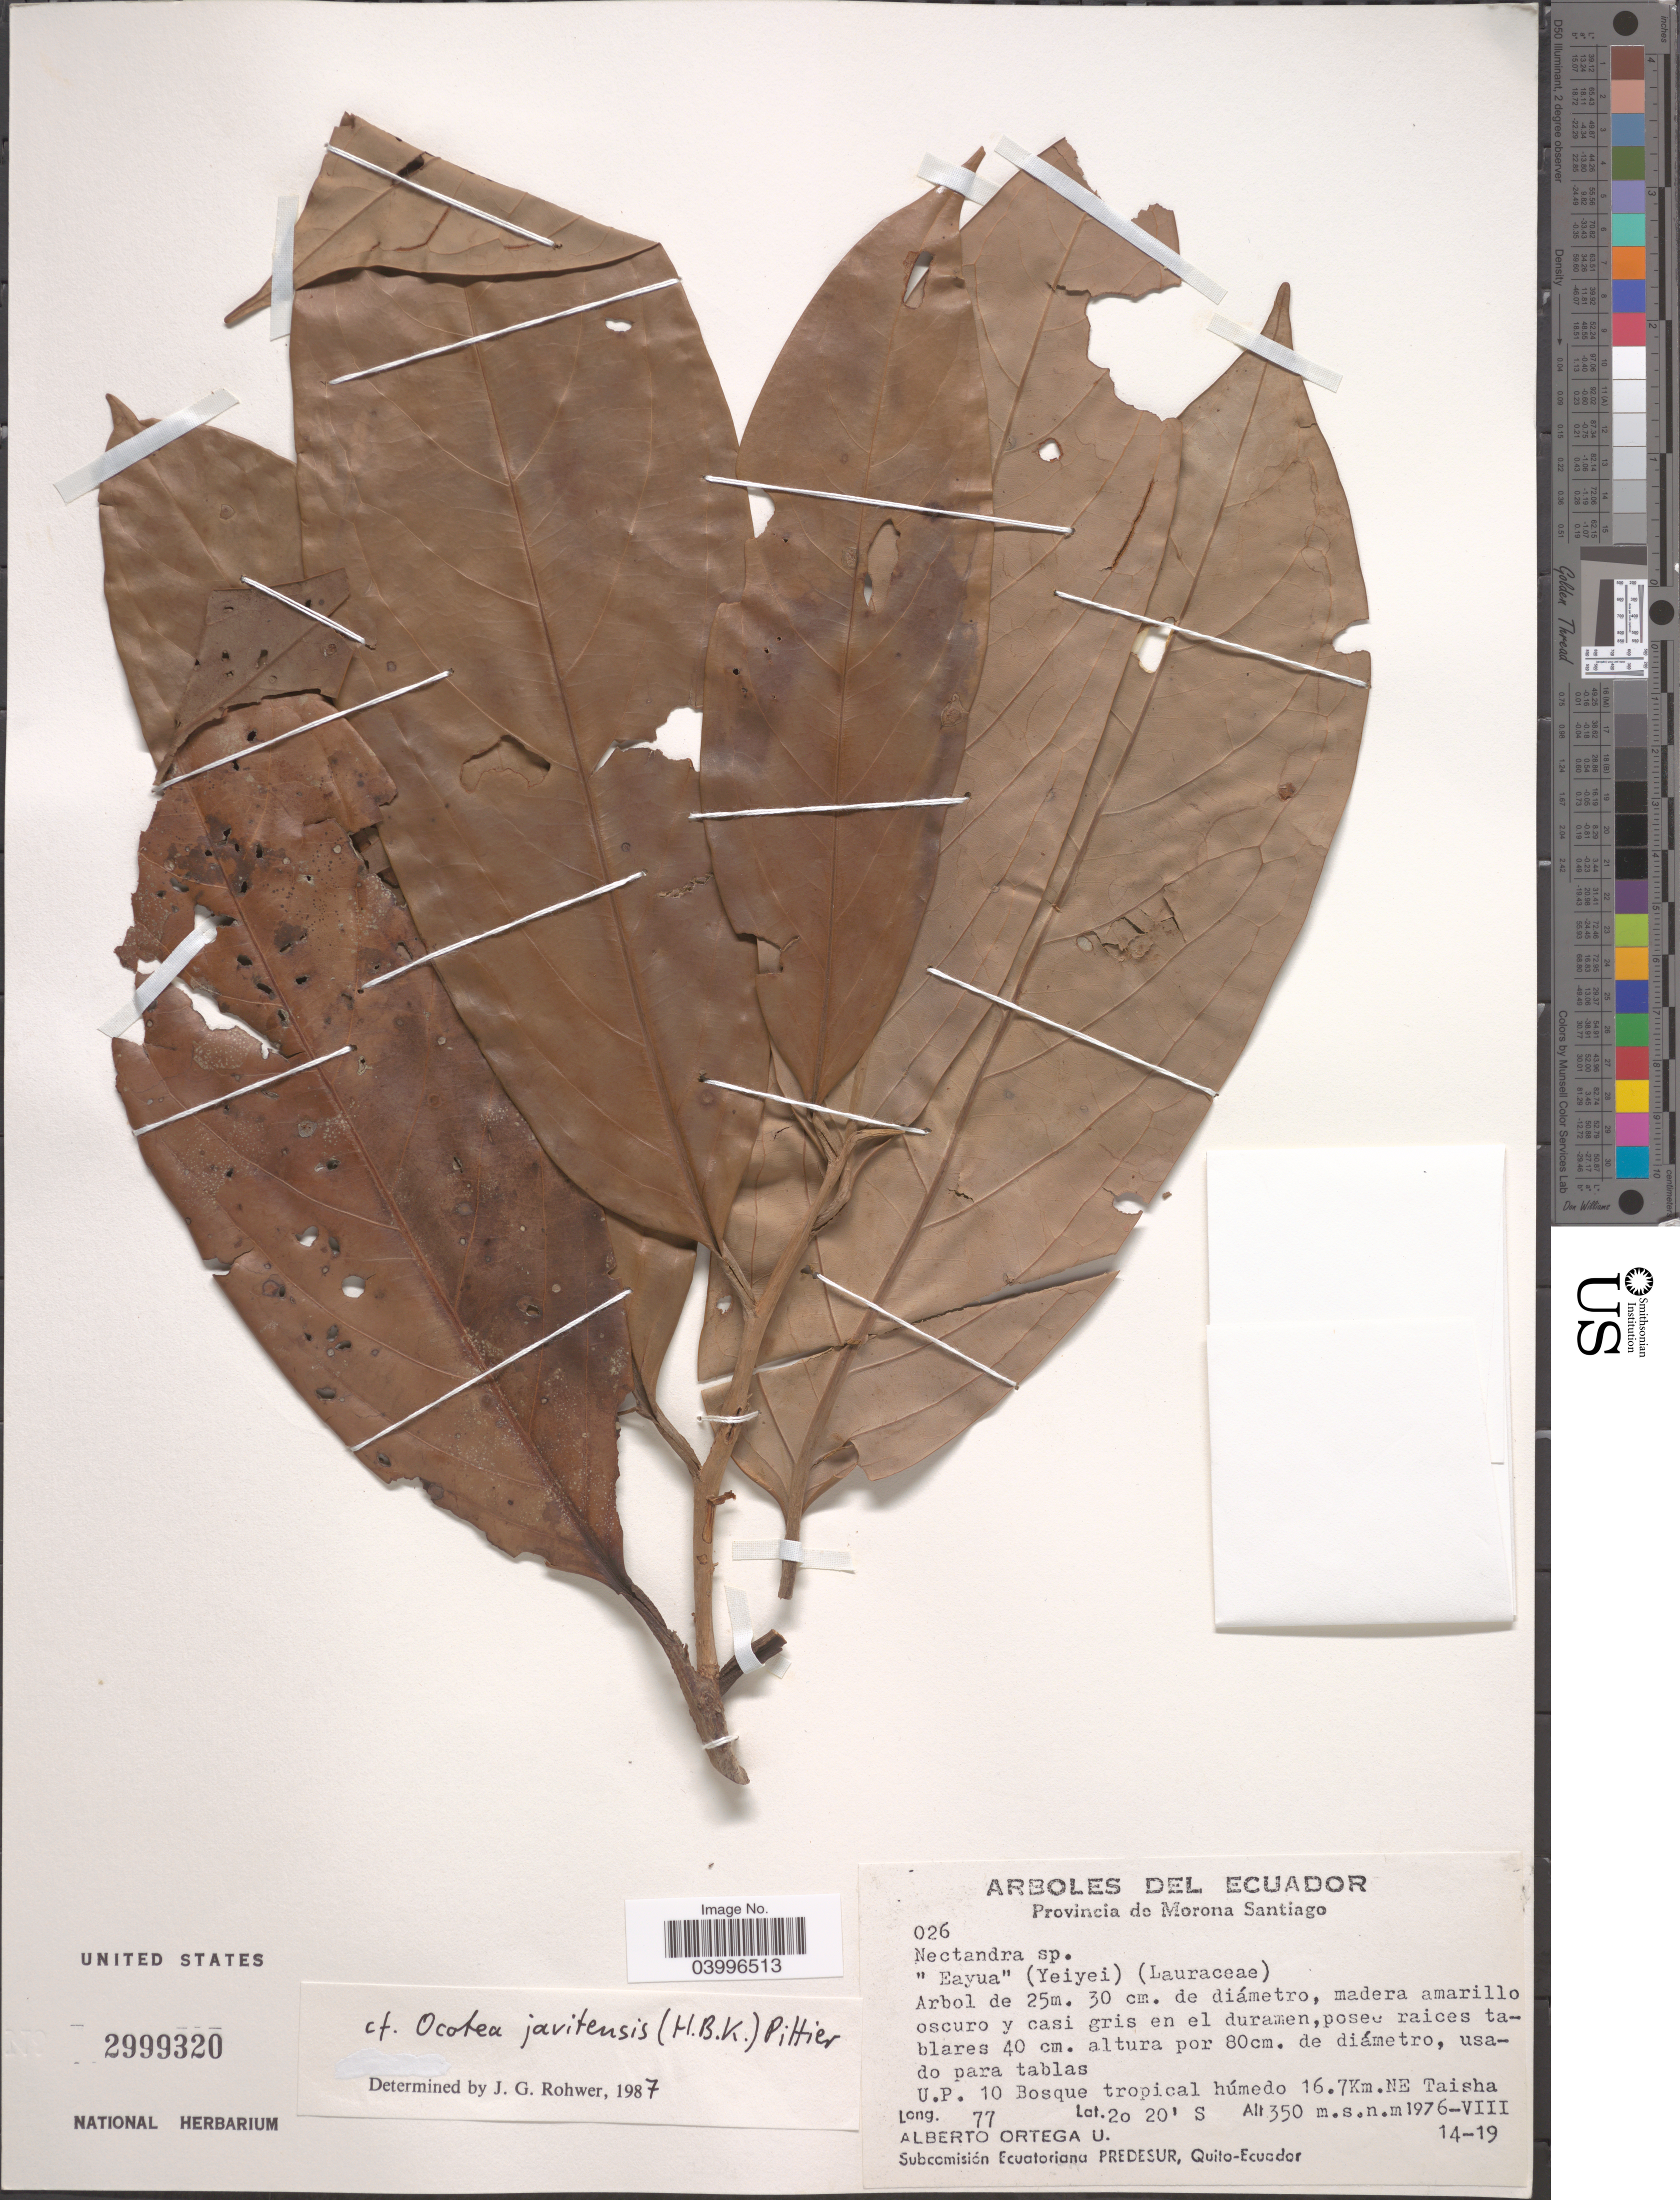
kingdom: Plantae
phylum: Tracheophyta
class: Magnoliopsida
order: Laurales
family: Lauraceae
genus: Ocotea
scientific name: Ocotea javitensis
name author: (Kunth) Pittier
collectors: A. T. Ortega U.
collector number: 026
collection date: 1976-08-14/1976-08-19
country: Ecuador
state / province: Morona-Santiago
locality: U.P. 10 Bosque tropical húmedo 16.7Km. NE Taisha.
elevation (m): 350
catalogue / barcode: US 2999320